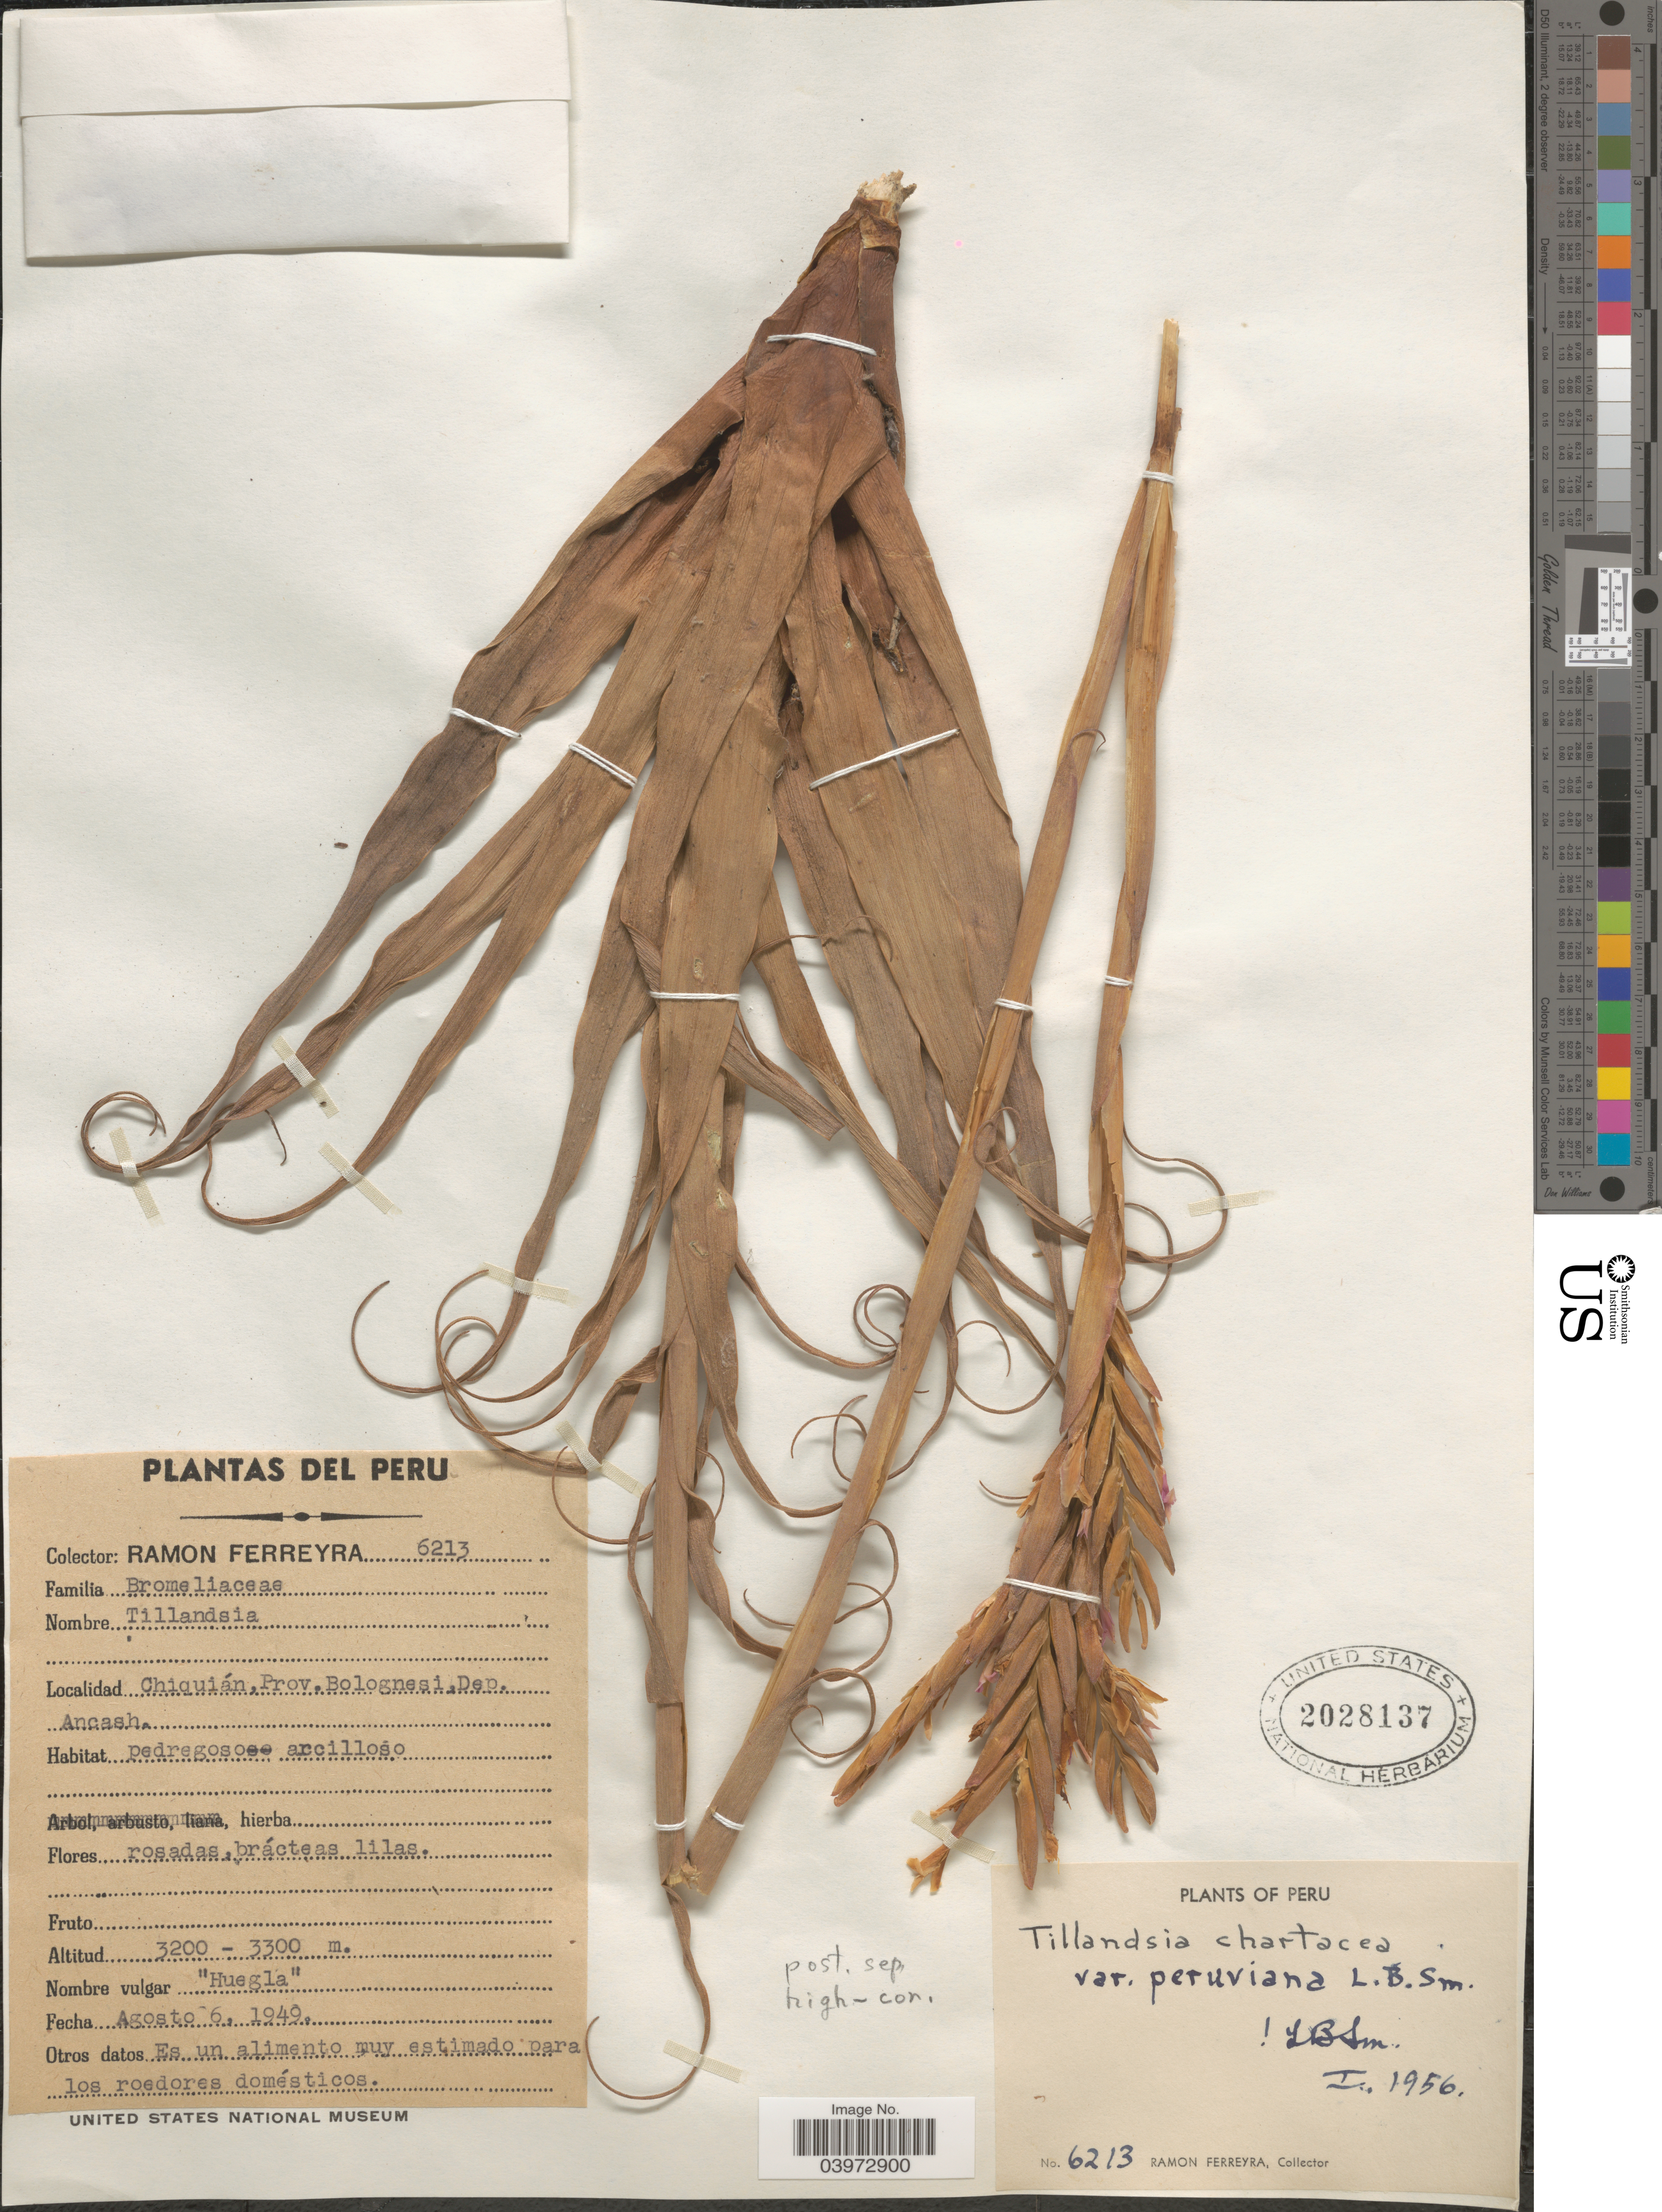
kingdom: Plantae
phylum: Tracheophyta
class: Liliopsida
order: Poales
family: Bromeliaceae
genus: Tillandsia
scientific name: Tillandsia chartacea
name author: L.B. Sm.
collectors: R. A. Ferreyra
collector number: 6213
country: Peru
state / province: Ancash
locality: Chiquán, Prov. Bolognesi, Dep. Ancash.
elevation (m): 3200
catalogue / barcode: US 2028137